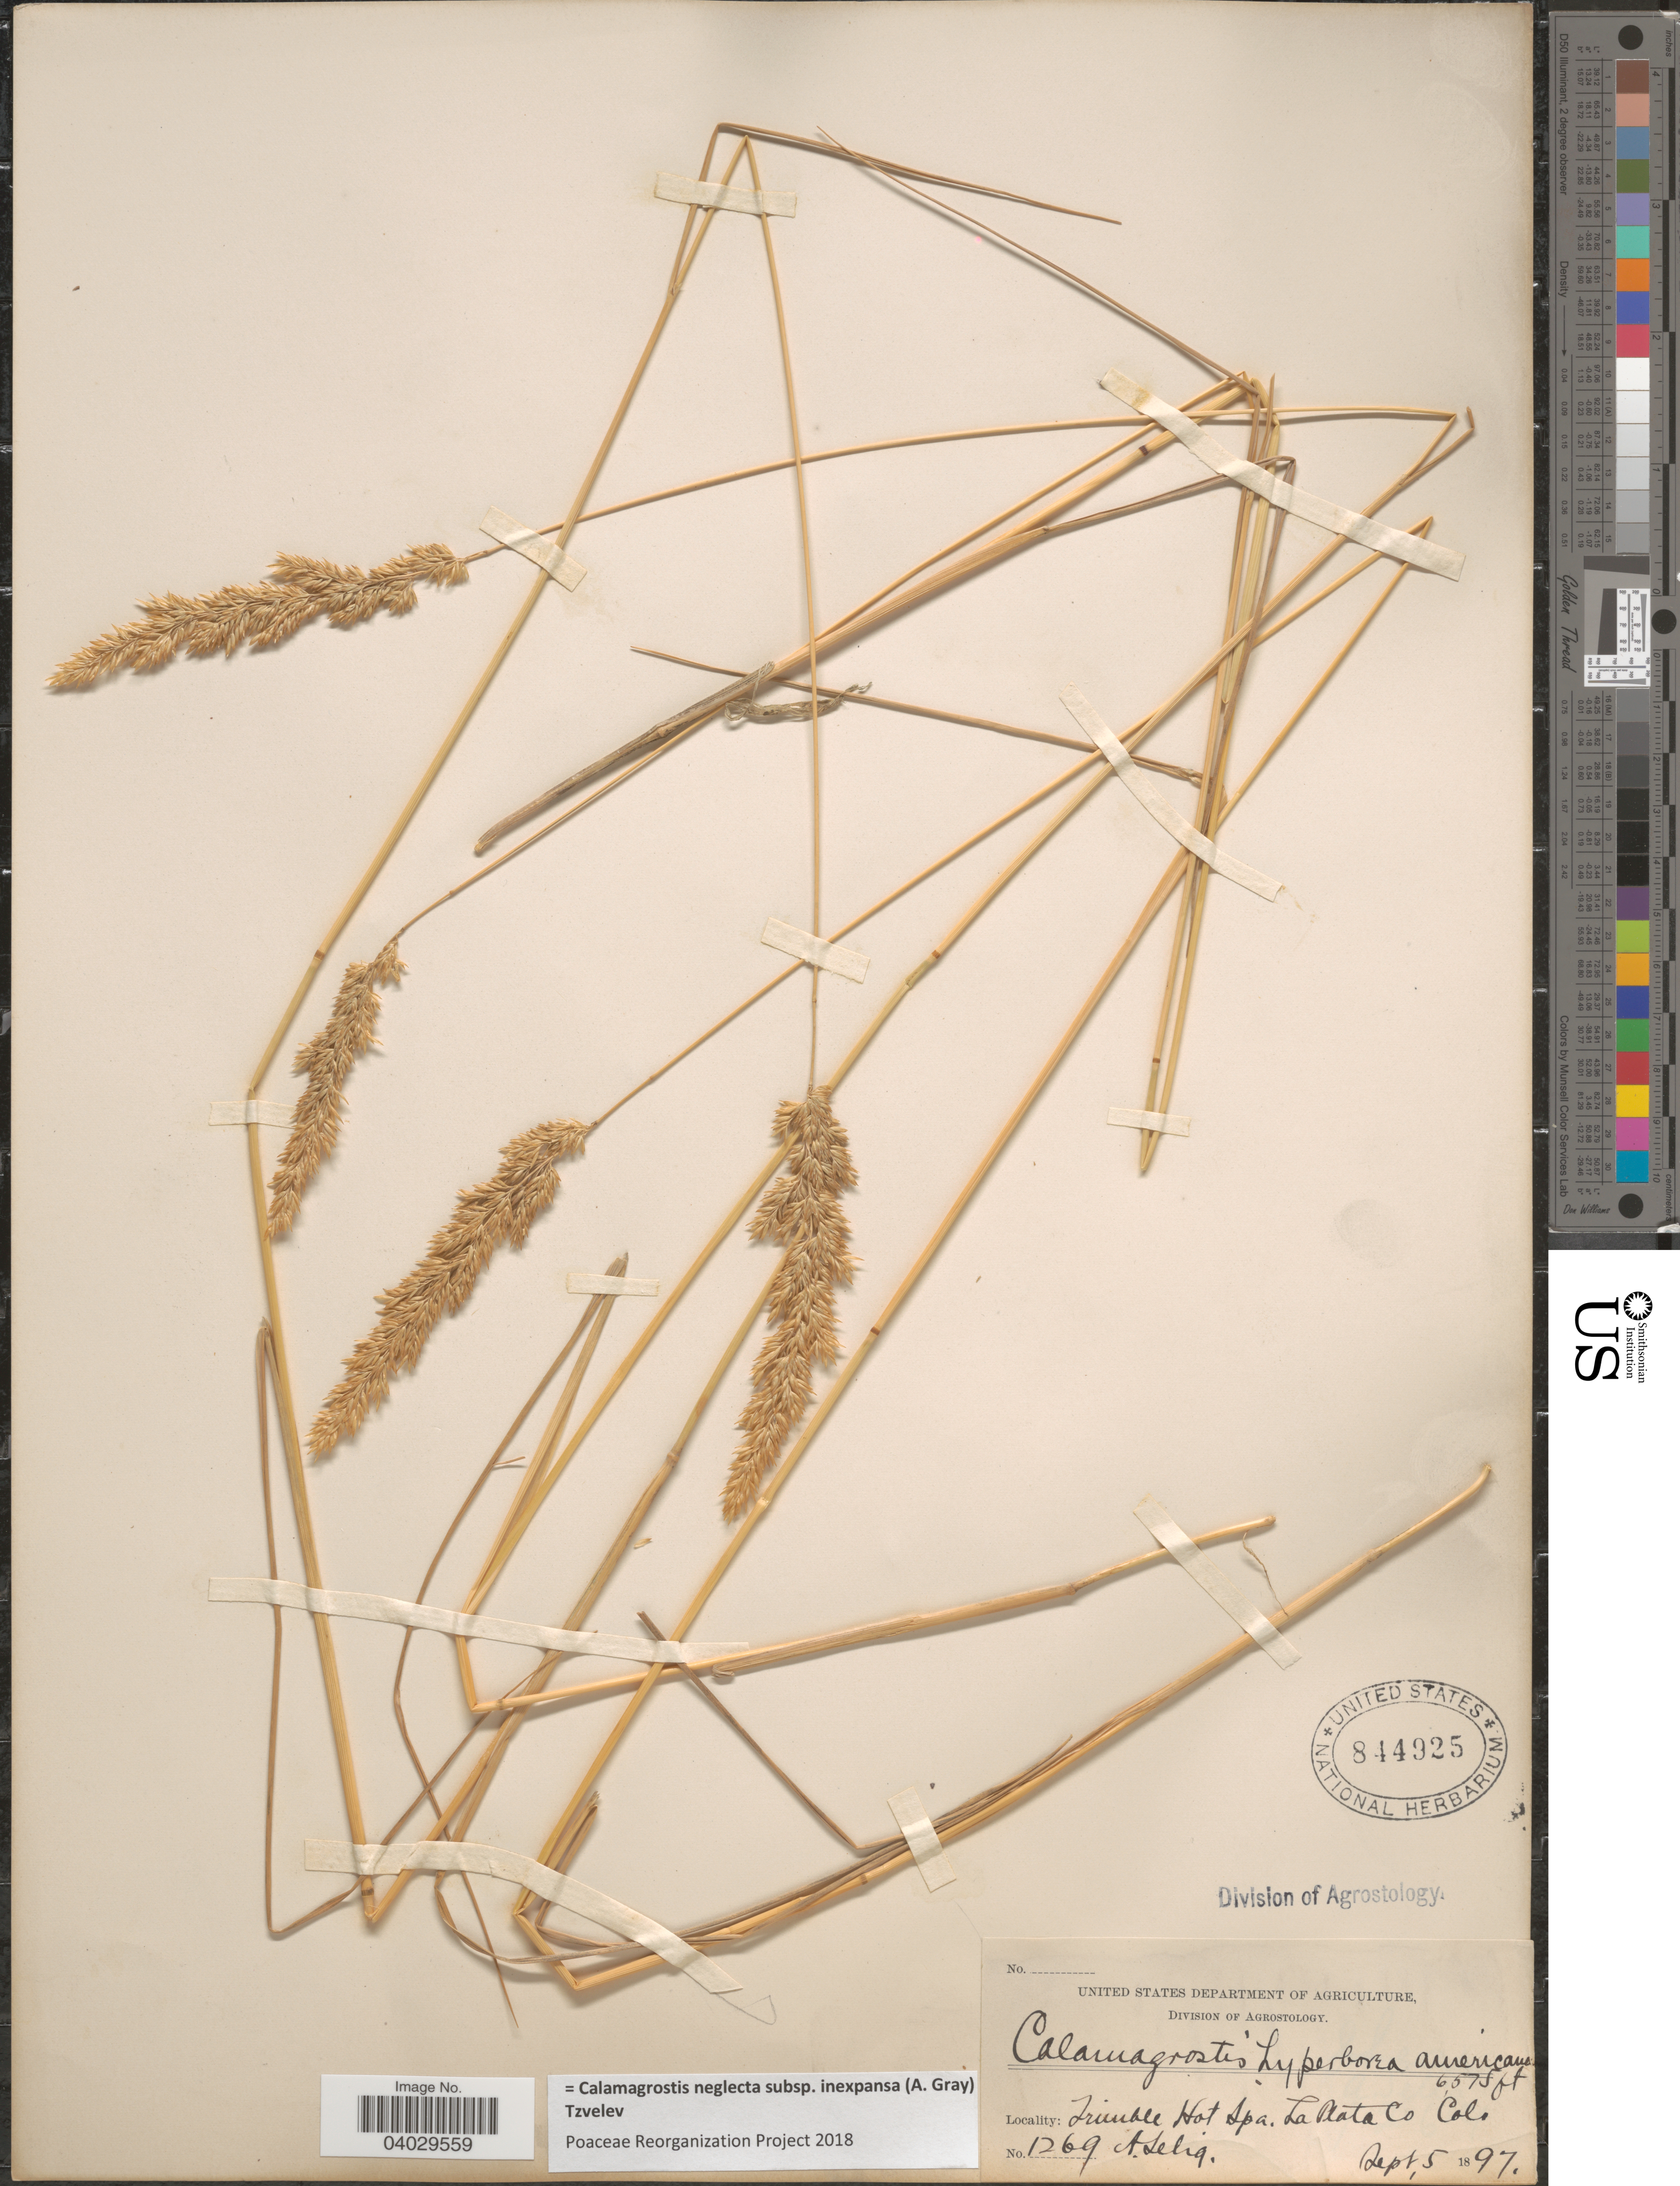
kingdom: Plantae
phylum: Tracheophyta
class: Liliopsida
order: Poales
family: Poaceae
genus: Calamagrostis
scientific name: Calamagrostis neglecta subsp. inexpansa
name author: (A. Gray) Tzvelev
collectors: A. Selig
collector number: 1269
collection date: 1897-09-05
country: United States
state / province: Colorado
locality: Trimble. Hot Spa. La Plata Co.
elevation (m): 2004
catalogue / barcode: US 844925